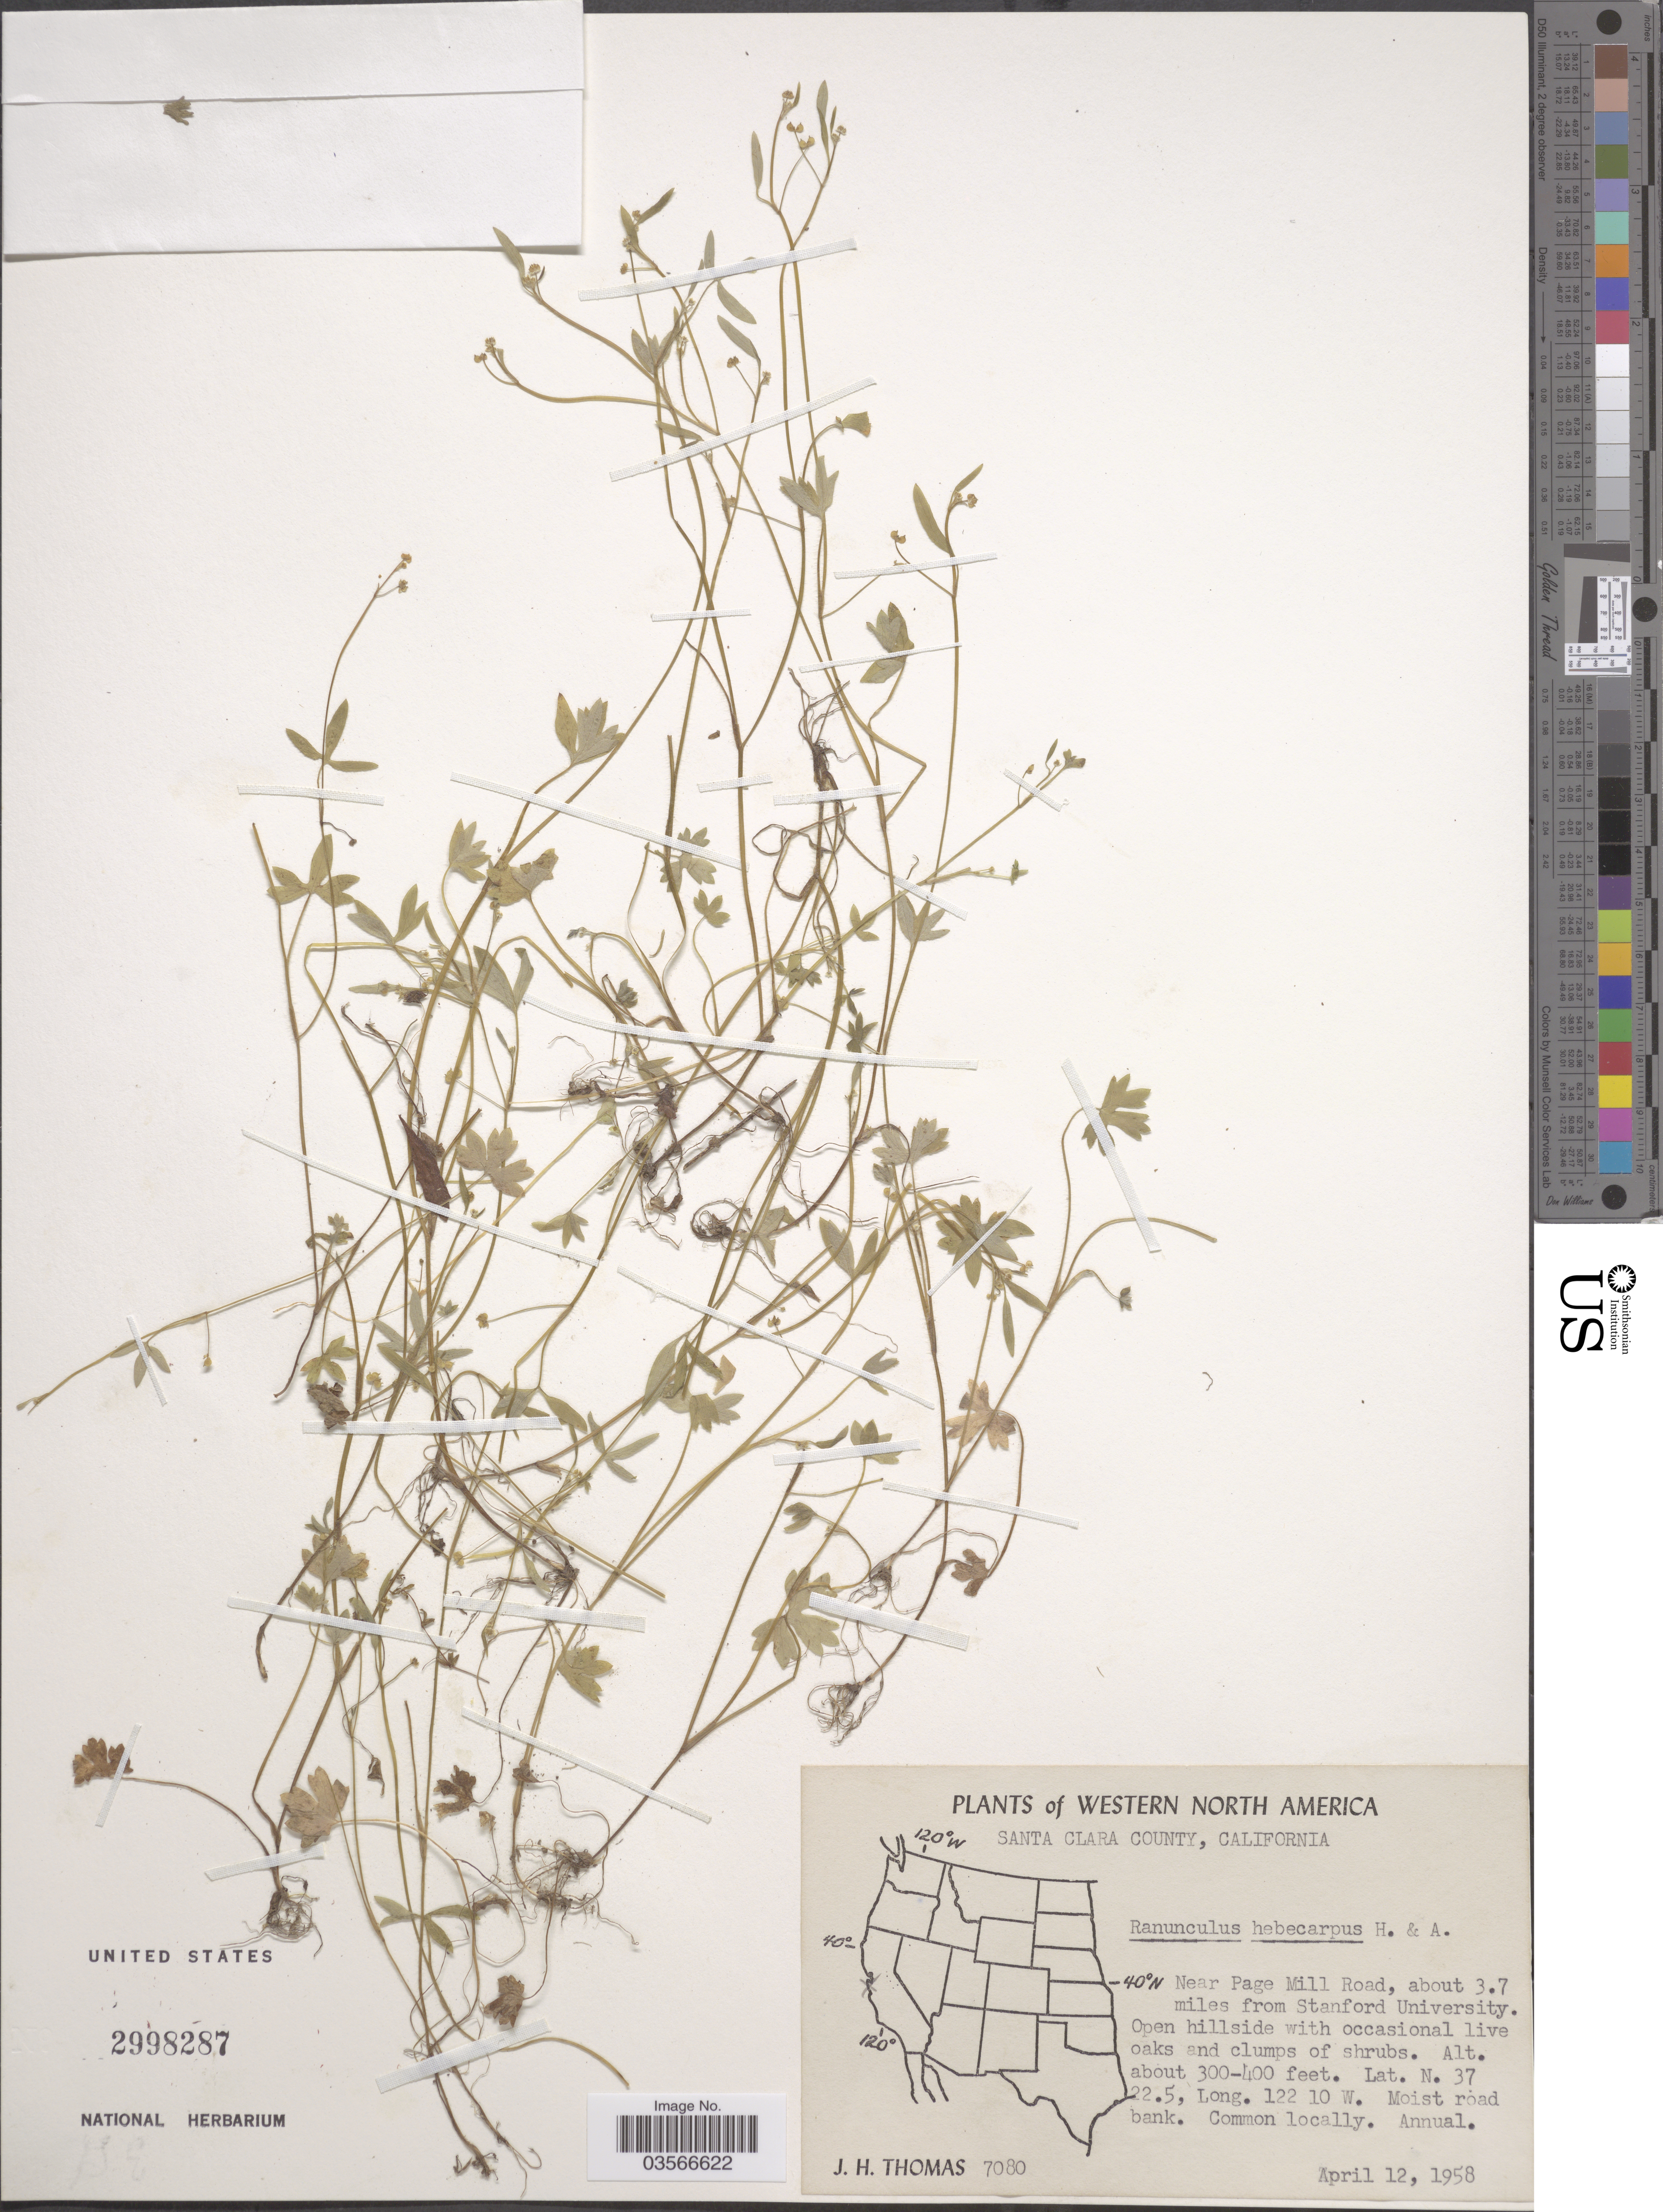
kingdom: Plantae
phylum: Tracheophyta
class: Magnoliopsida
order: Ranunculales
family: Ranunculaceae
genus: Ranunculus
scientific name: Ranunculus hebecarpus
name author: Hook. & Arn.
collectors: J. H. Thomas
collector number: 7080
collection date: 1958-04-12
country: United States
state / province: California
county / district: Santa Clara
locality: Western North America. Santa Clara County. Near Page Mill Road, about 3.7 miles from Stanford University.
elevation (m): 91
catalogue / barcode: US 2998287